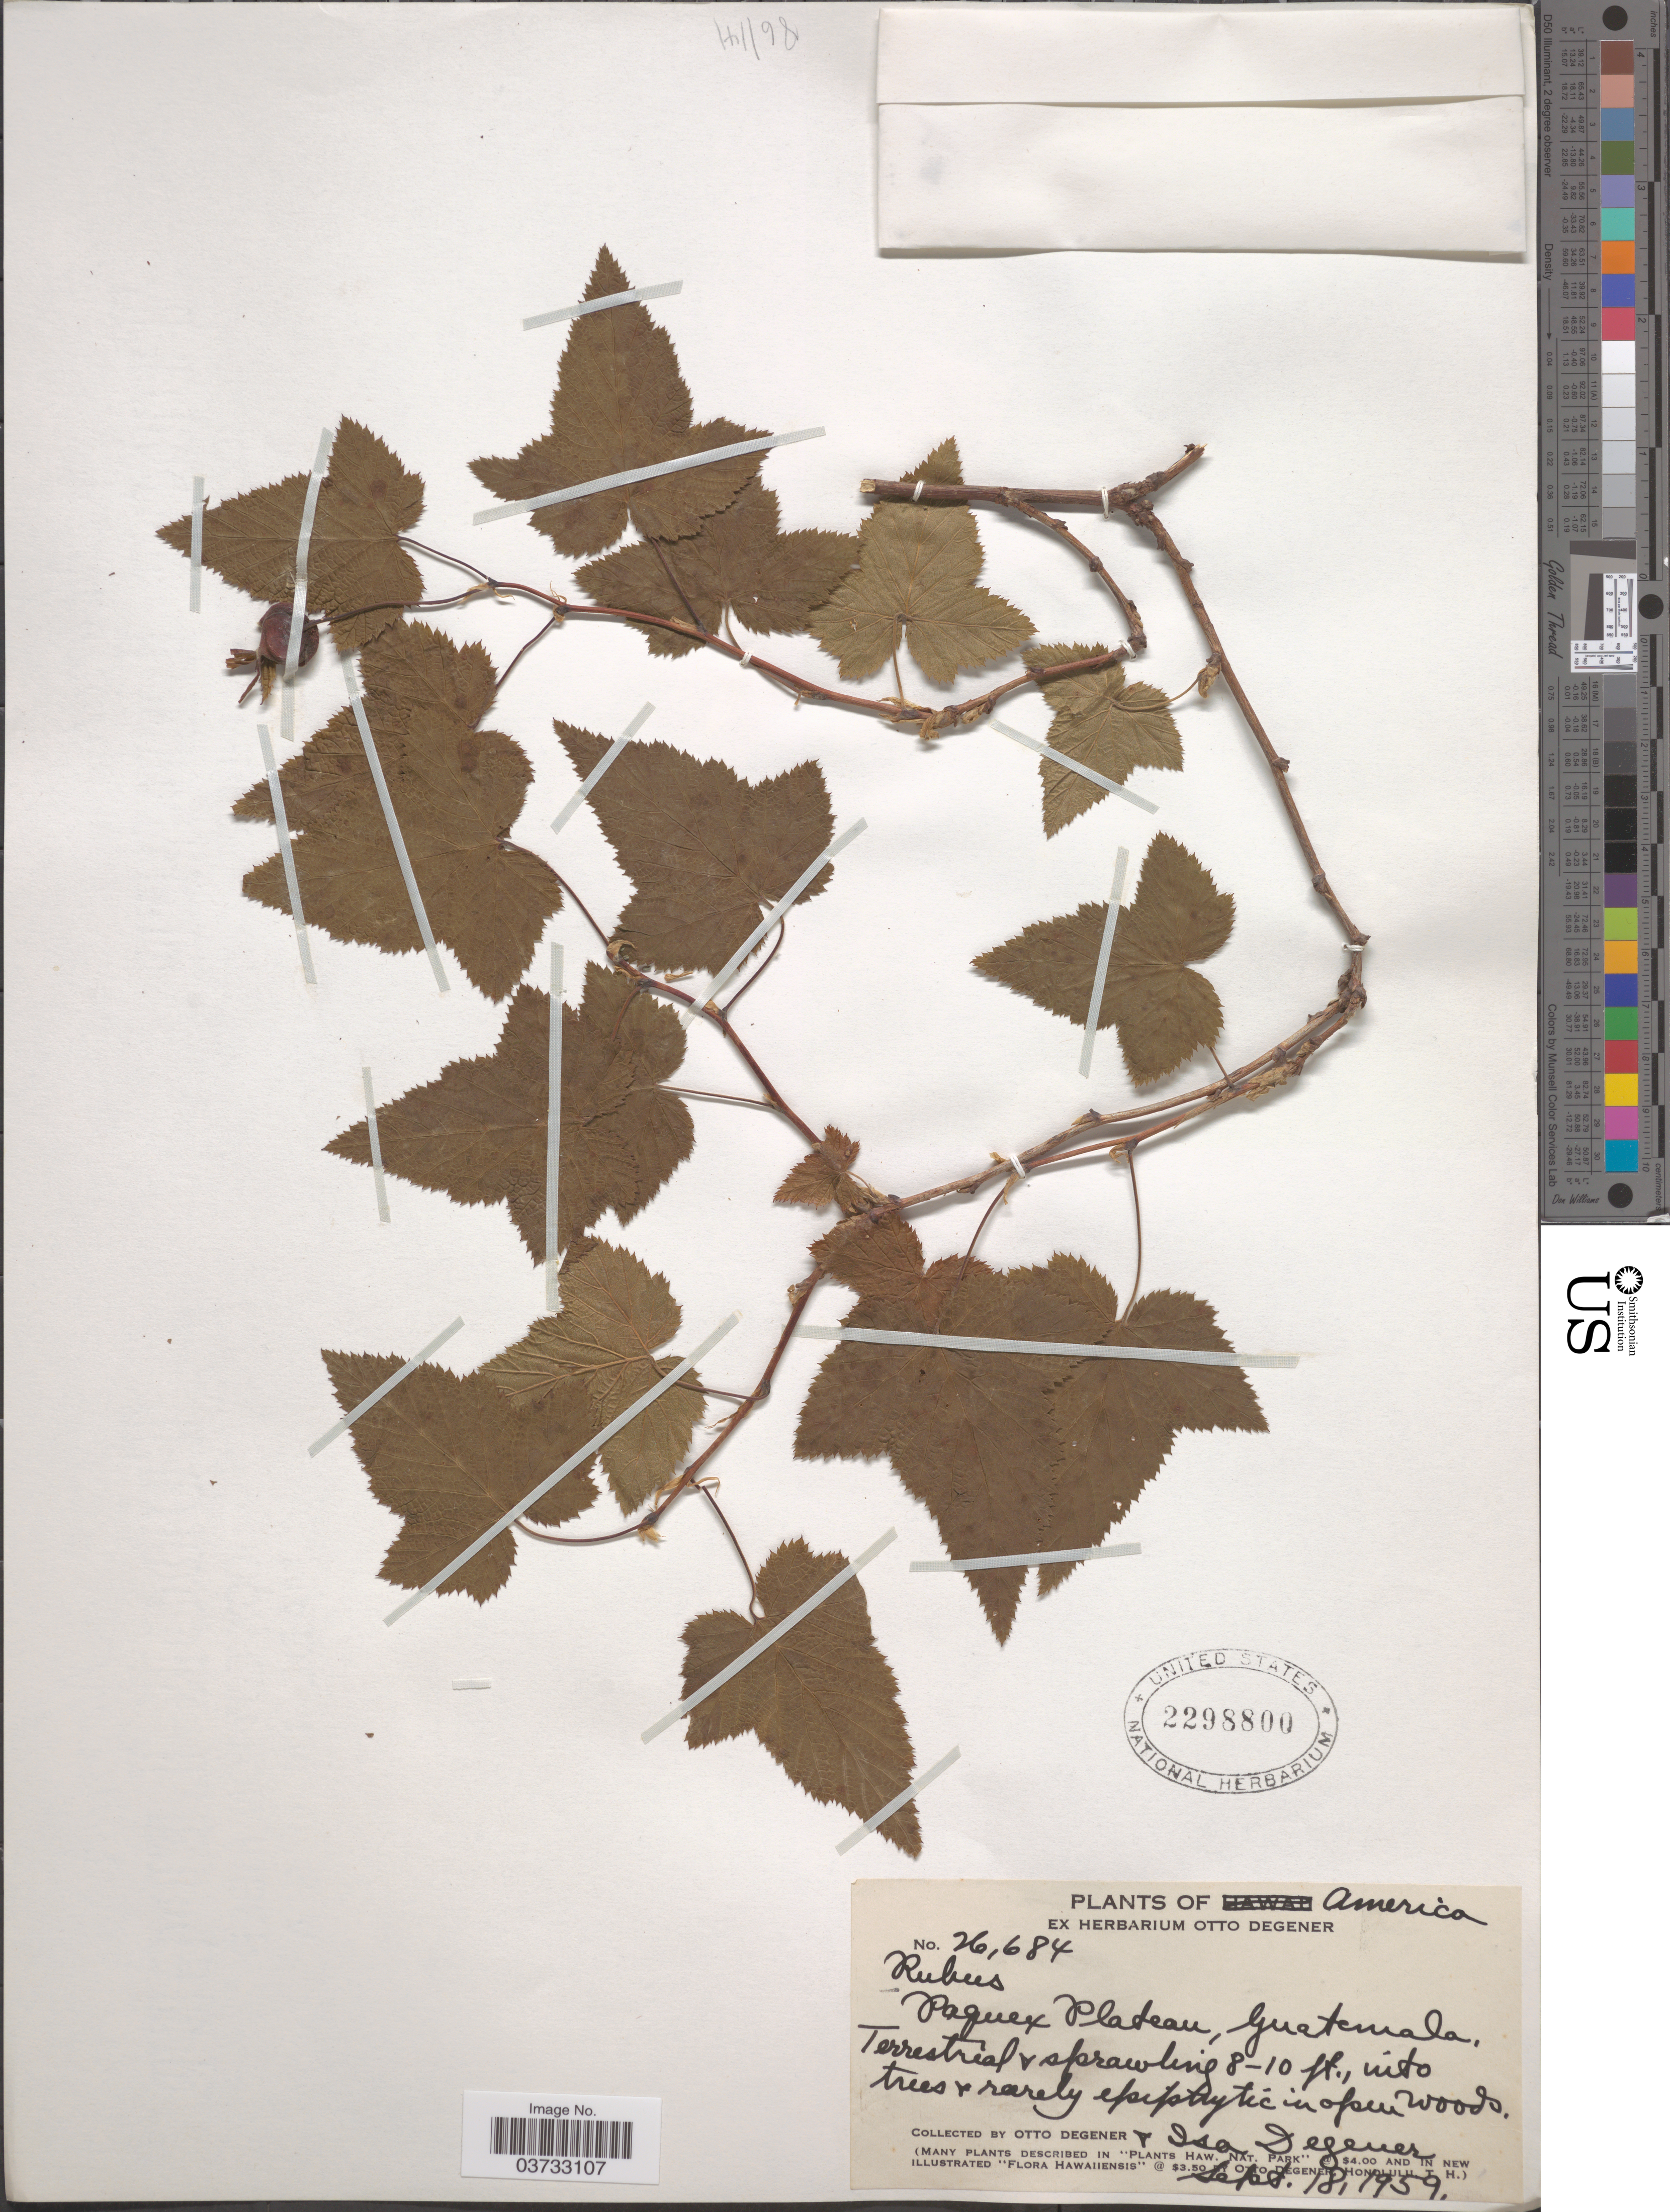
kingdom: Plantae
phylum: Tracheophyta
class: Magnoliopsida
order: Rosales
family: Rosaceae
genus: Rubus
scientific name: Rubus sp.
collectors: O. Degener & I. Degener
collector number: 26684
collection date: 1959-09-18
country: Guatemala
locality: Paquex Plateau.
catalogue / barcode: US 2298800